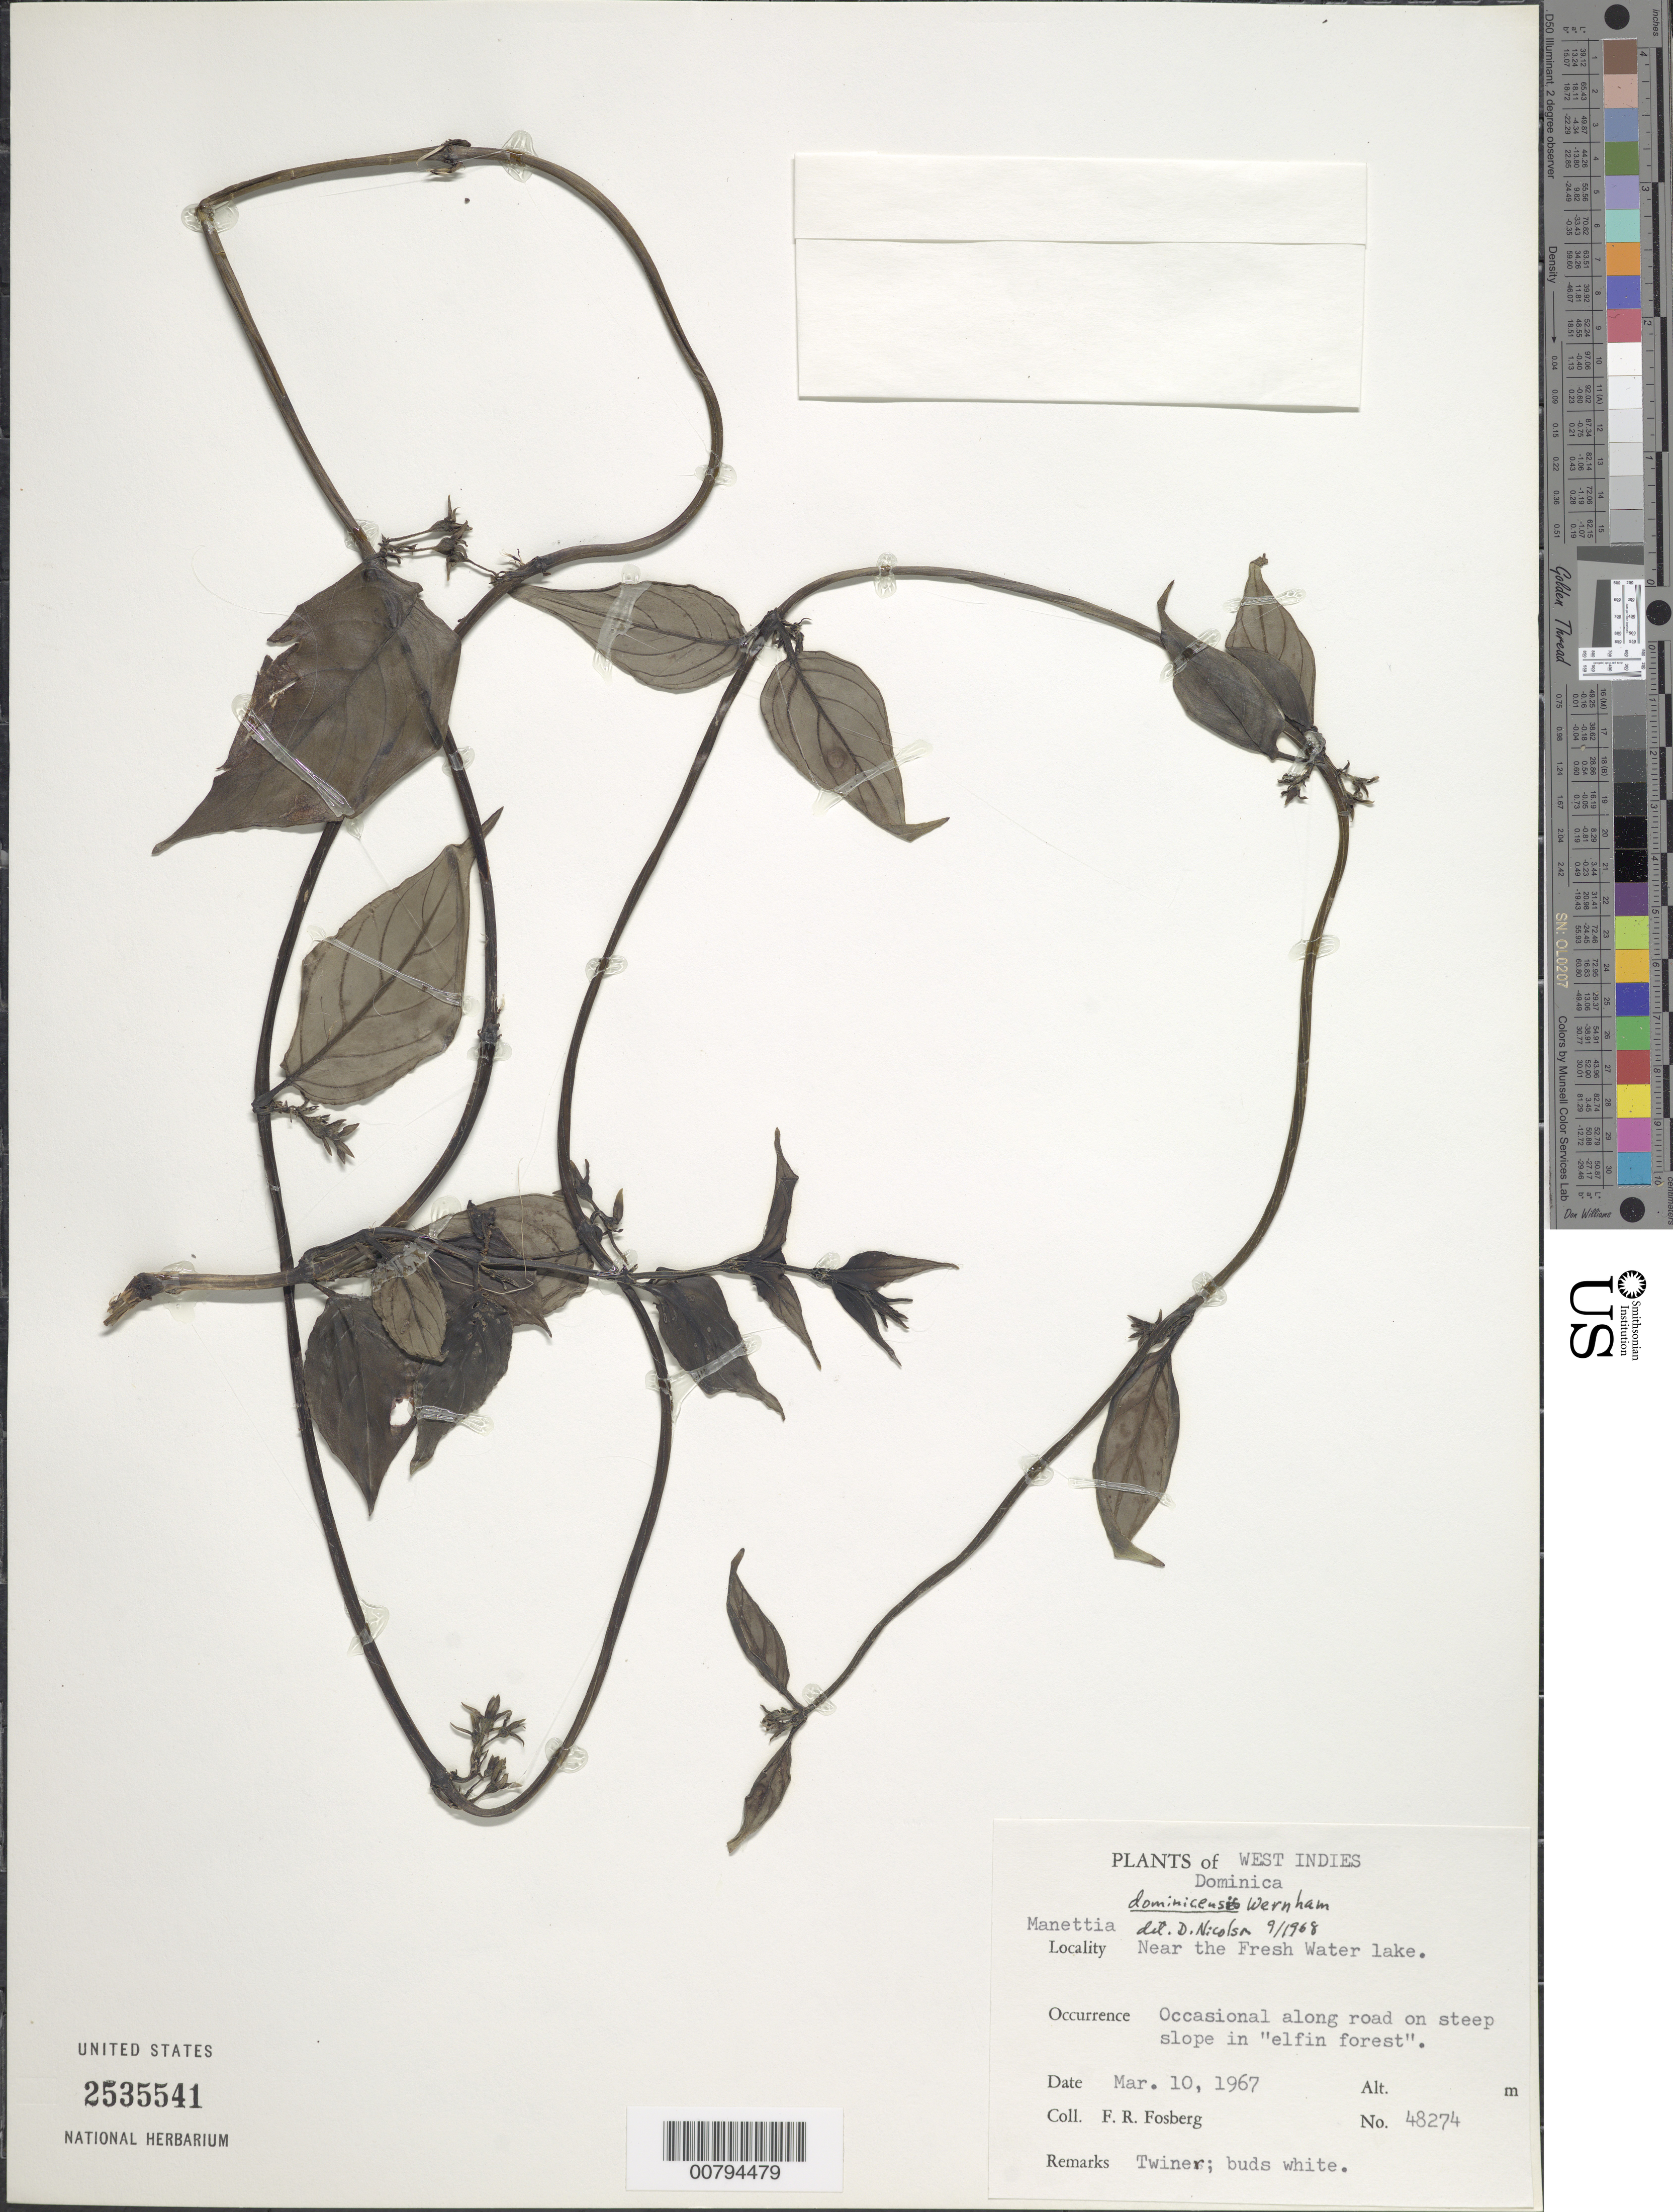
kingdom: Plantae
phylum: Tracheophyta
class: Magnoliopsida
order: Gentianales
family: Rubiaceae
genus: Manettia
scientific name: Manettia dominicensis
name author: Wernham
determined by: Nicolson, Dan H.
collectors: F. R. Fosberg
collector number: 48274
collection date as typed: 10 Mar 1967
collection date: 1967-03-10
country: Dominica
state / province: St. George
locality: Along road on slope. Near Freshwater Lake.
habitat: Roadside on steep slope in elfin forest.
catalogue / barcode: US 2535541